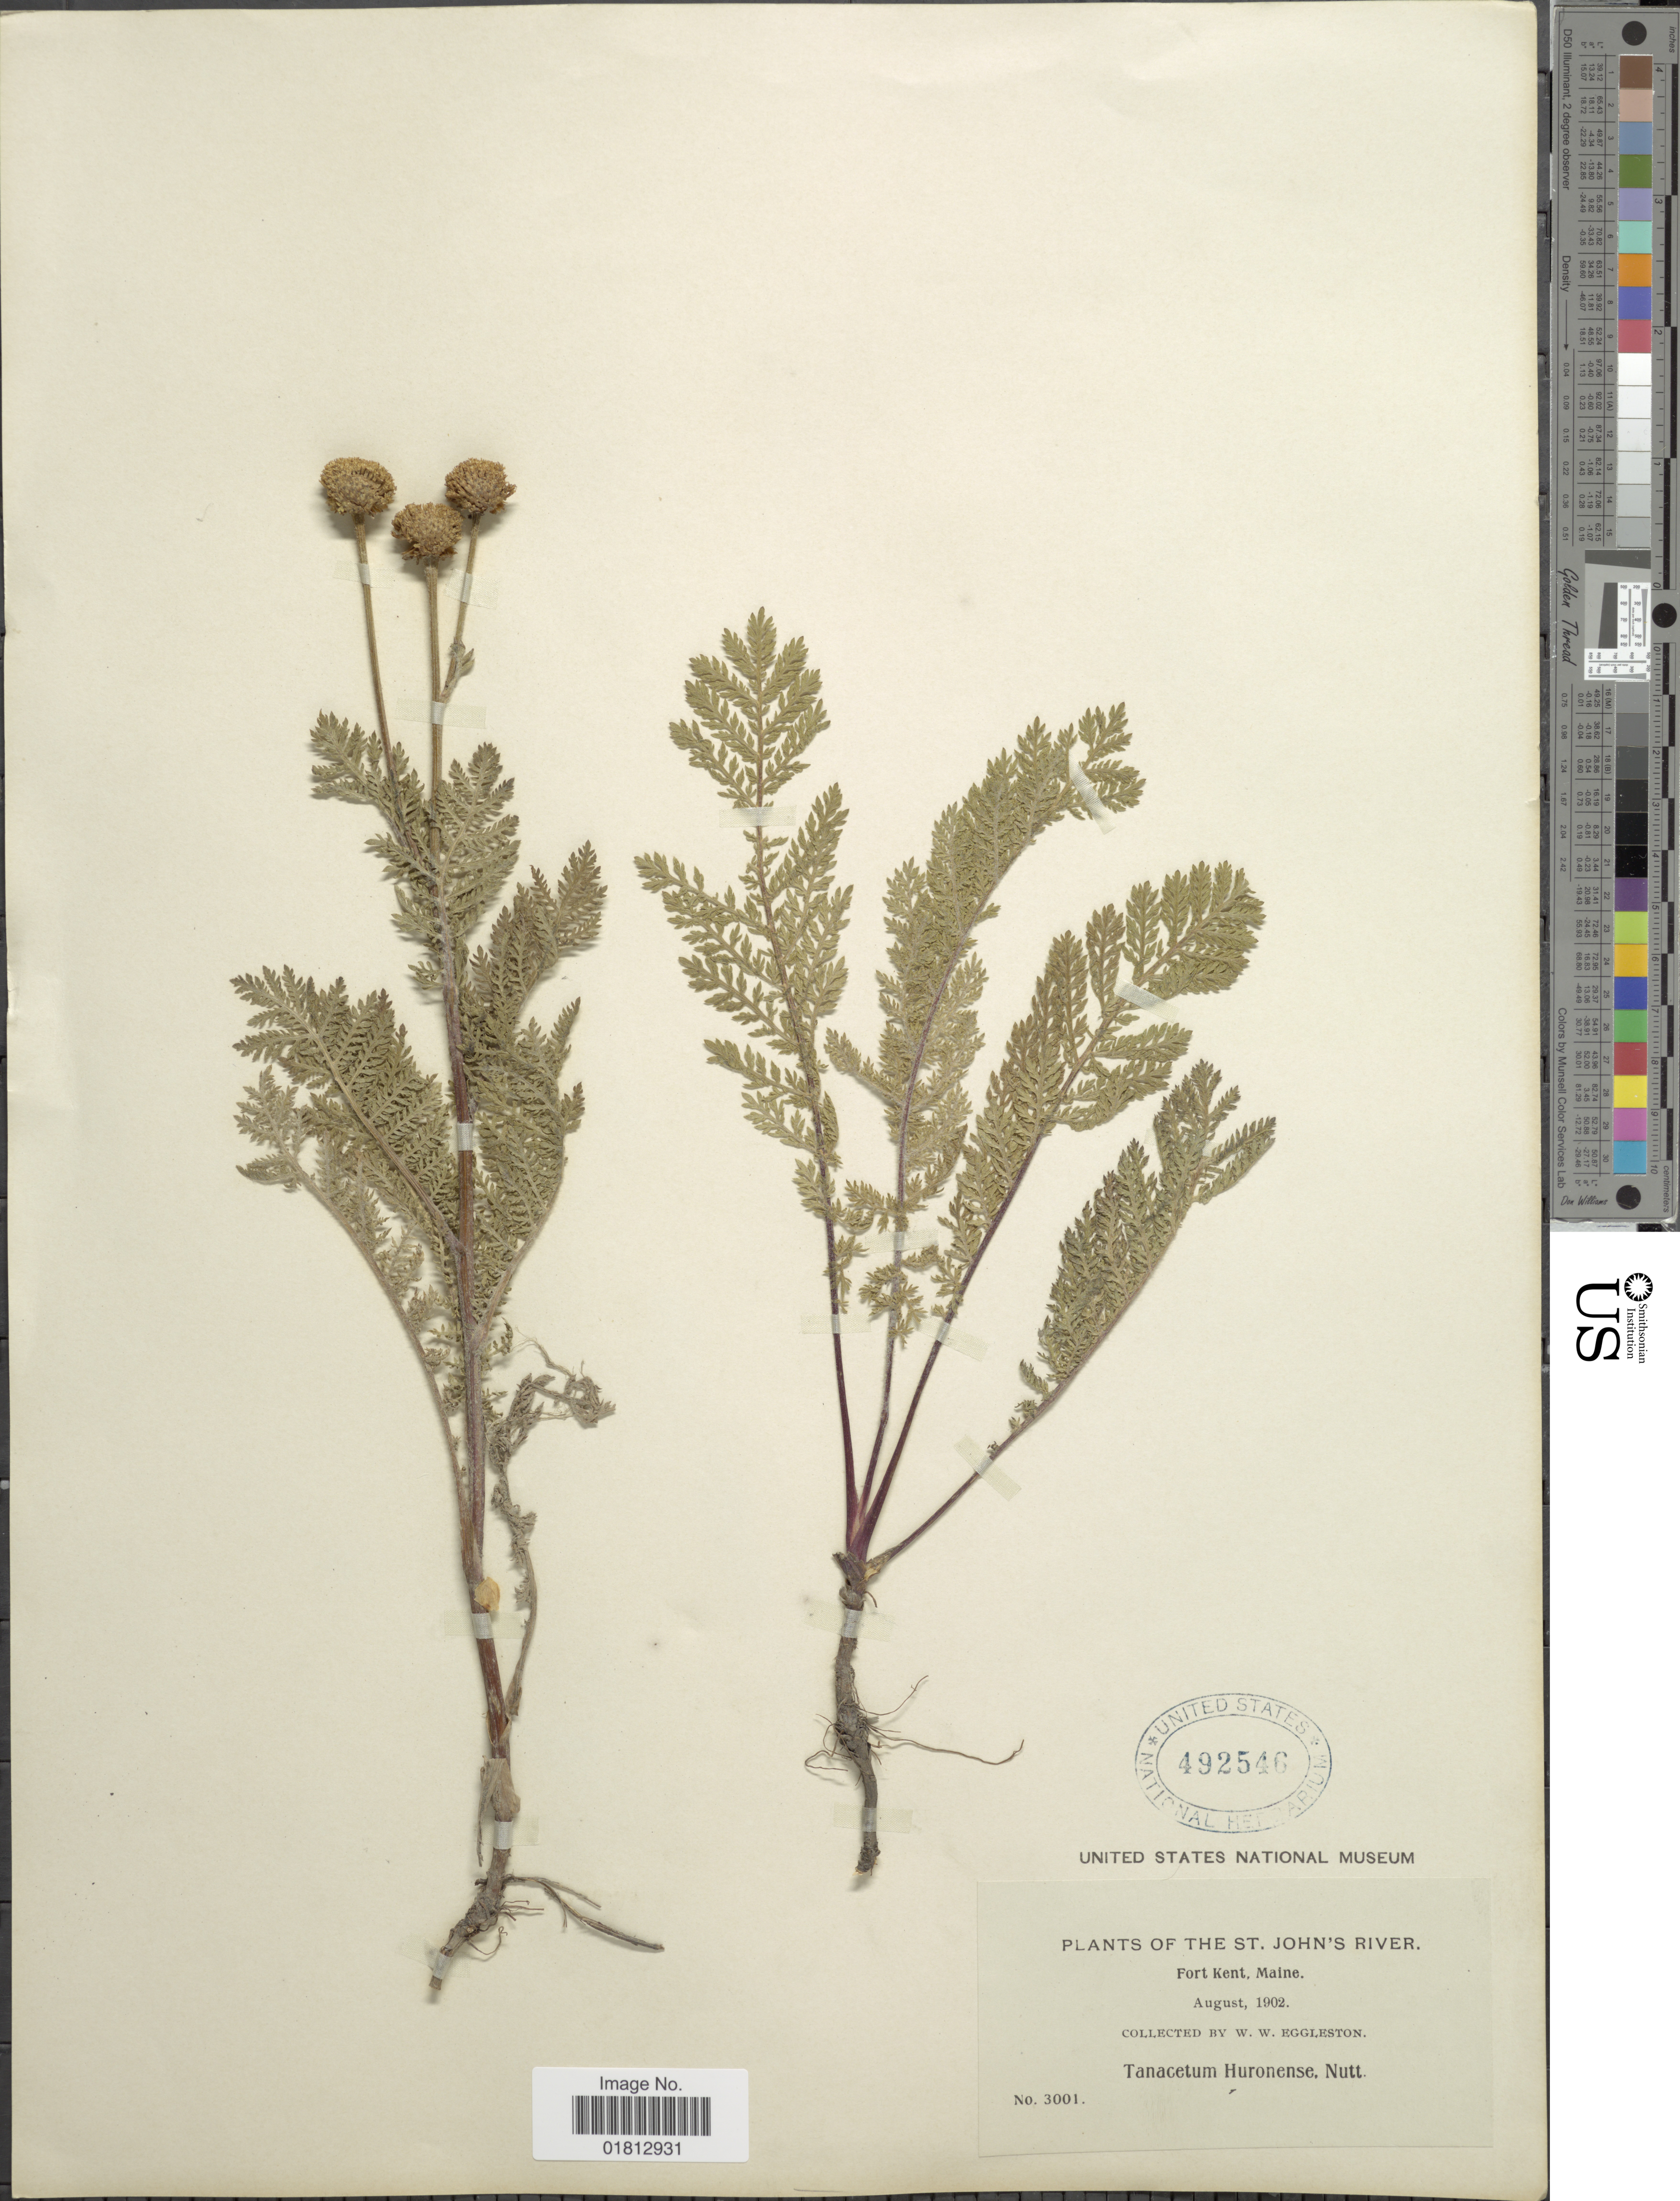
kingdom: Plantae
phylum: Tracheophyta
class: Magnoliopsida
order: Asterales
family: Asteraceae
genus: Tanacetum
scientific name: Tanacetum huronense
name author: Nutt.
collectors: W. W. Eggleston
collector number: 3001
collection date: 1902-08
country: United States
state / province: Maine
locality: St. John's River, Fort Kent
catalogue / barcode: US 492546